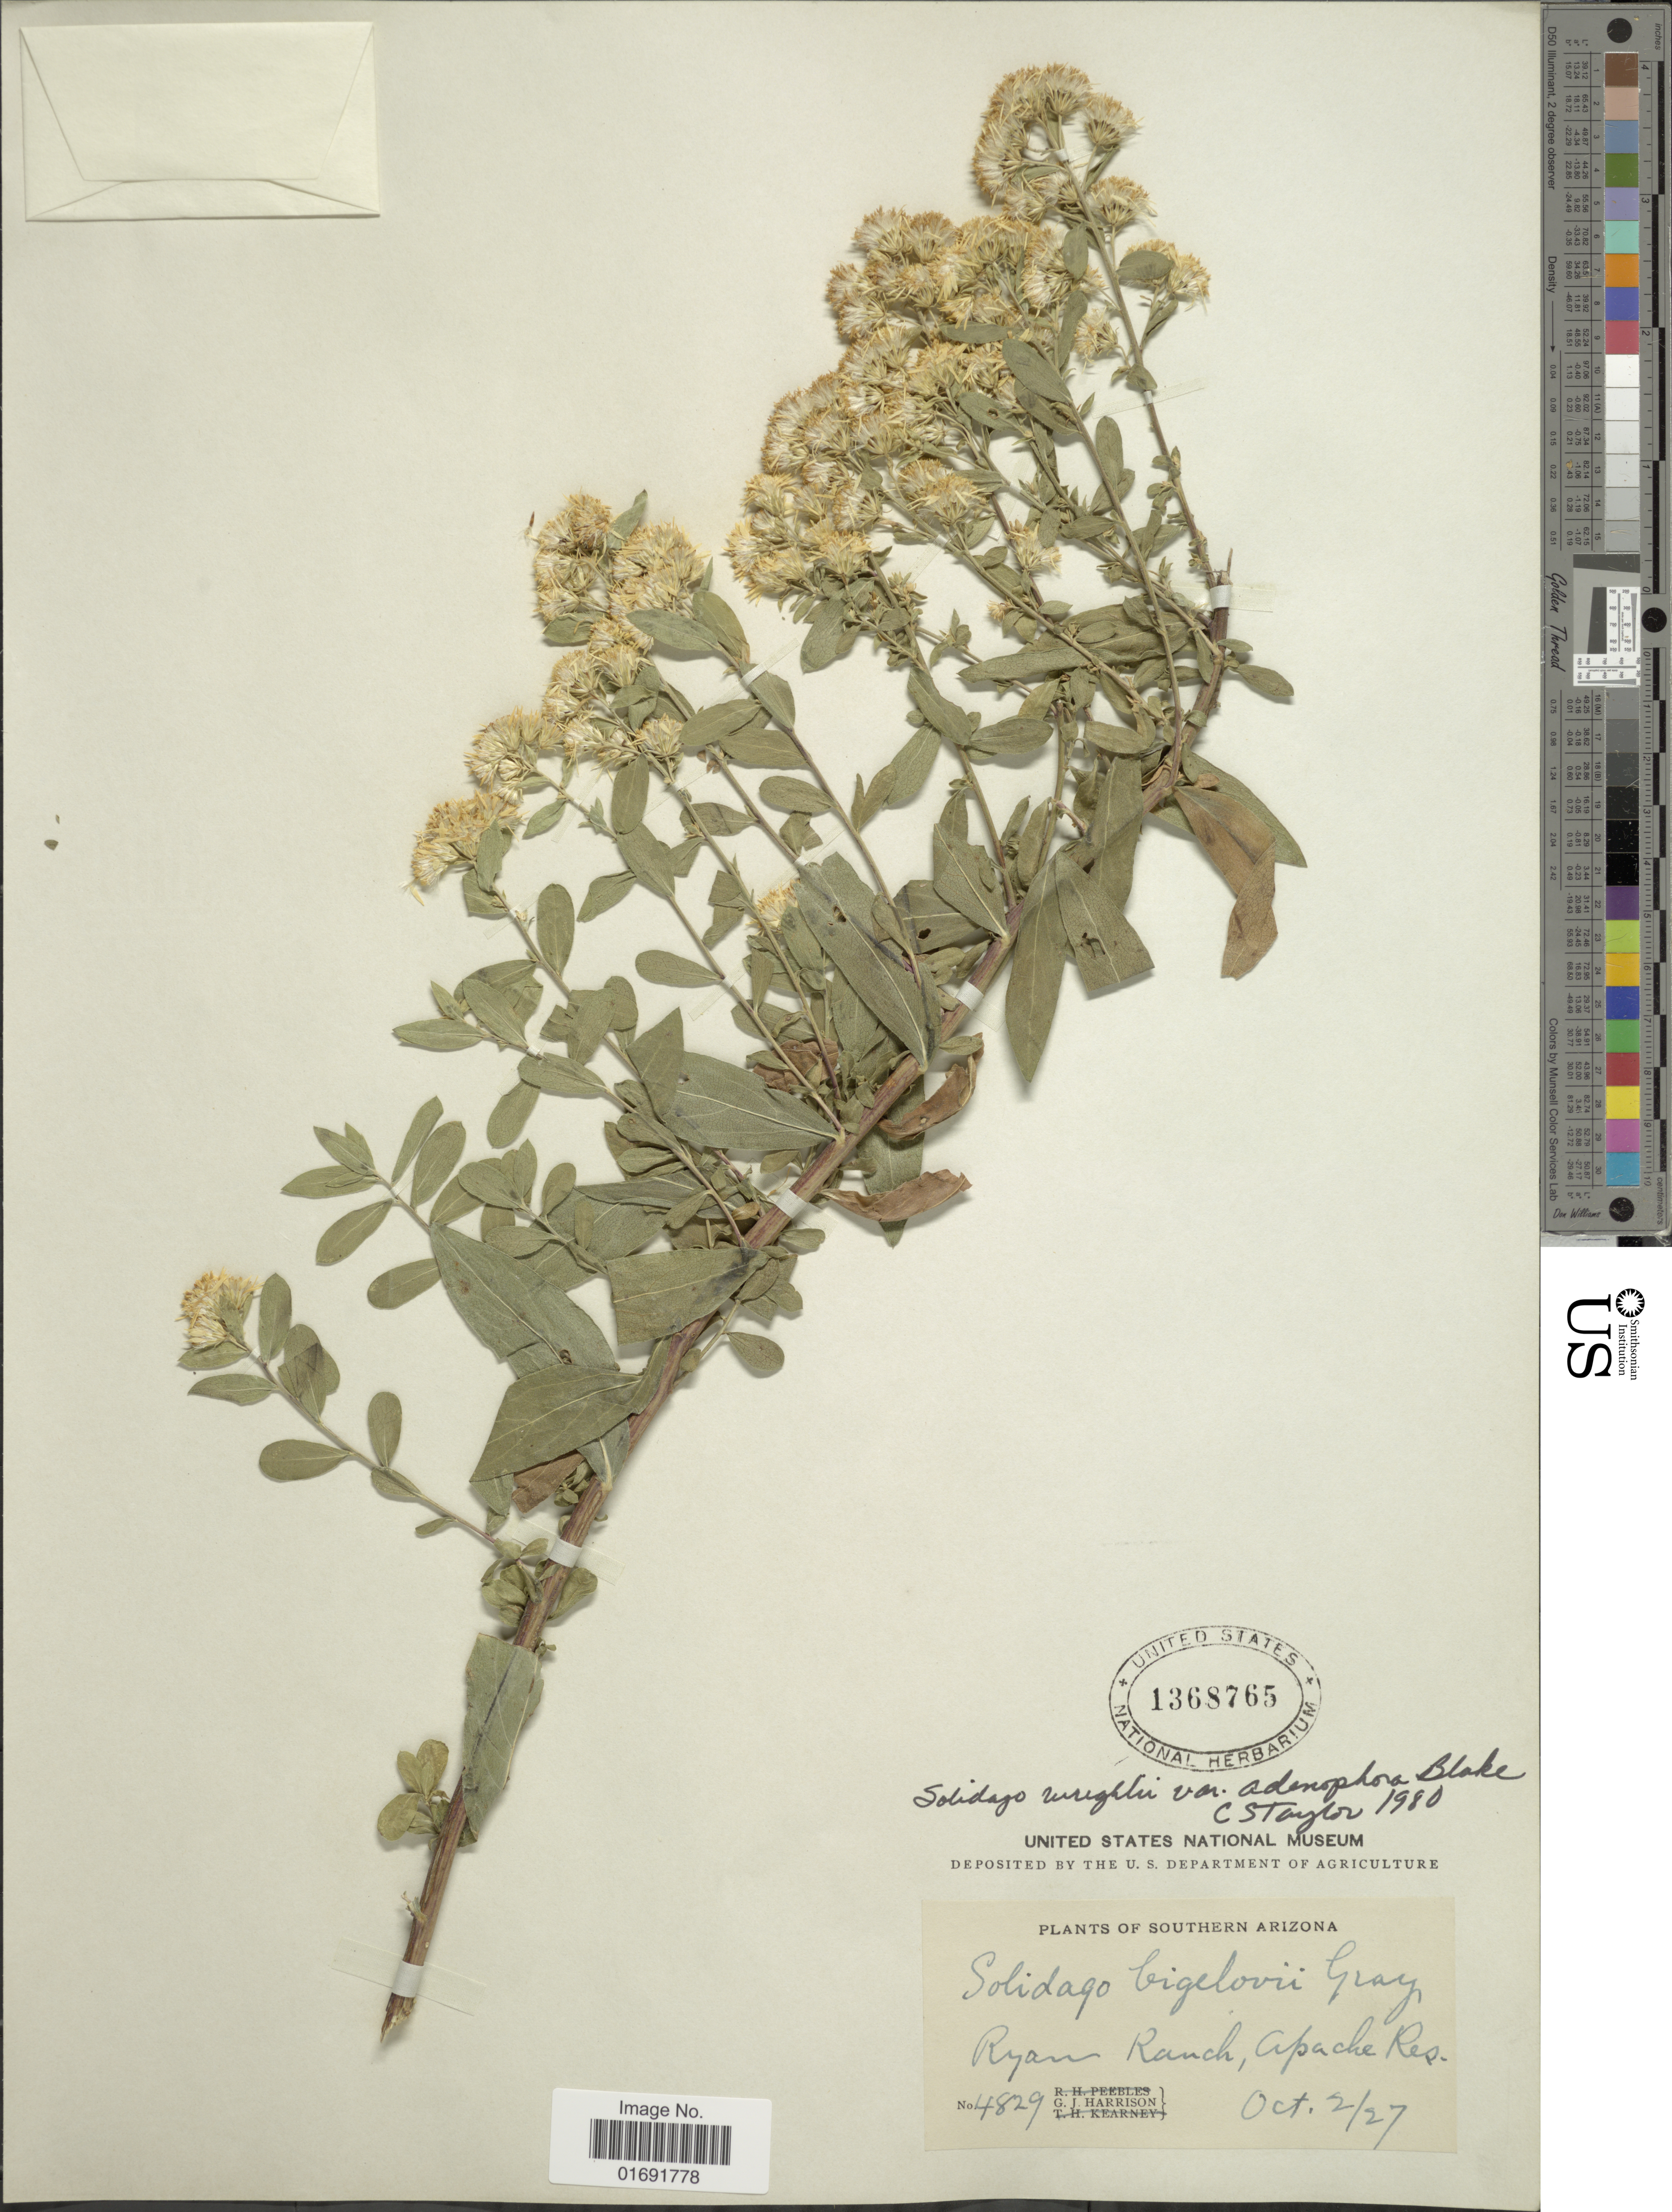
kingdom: Plantae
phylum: Tracheophyta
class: Magnoliopsida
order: Asterales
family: Asteraceae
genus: Solidago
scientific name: Solidago wrightii var. adenophora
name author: S.F. Blake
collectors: G. J. Harrison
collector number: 4829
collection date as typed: Transcribed d/m/y: 2/10/27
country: United States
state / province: Arizona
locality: Southern Arizona, Ryan Ranch, Apache Res.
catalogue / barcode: US 1368765